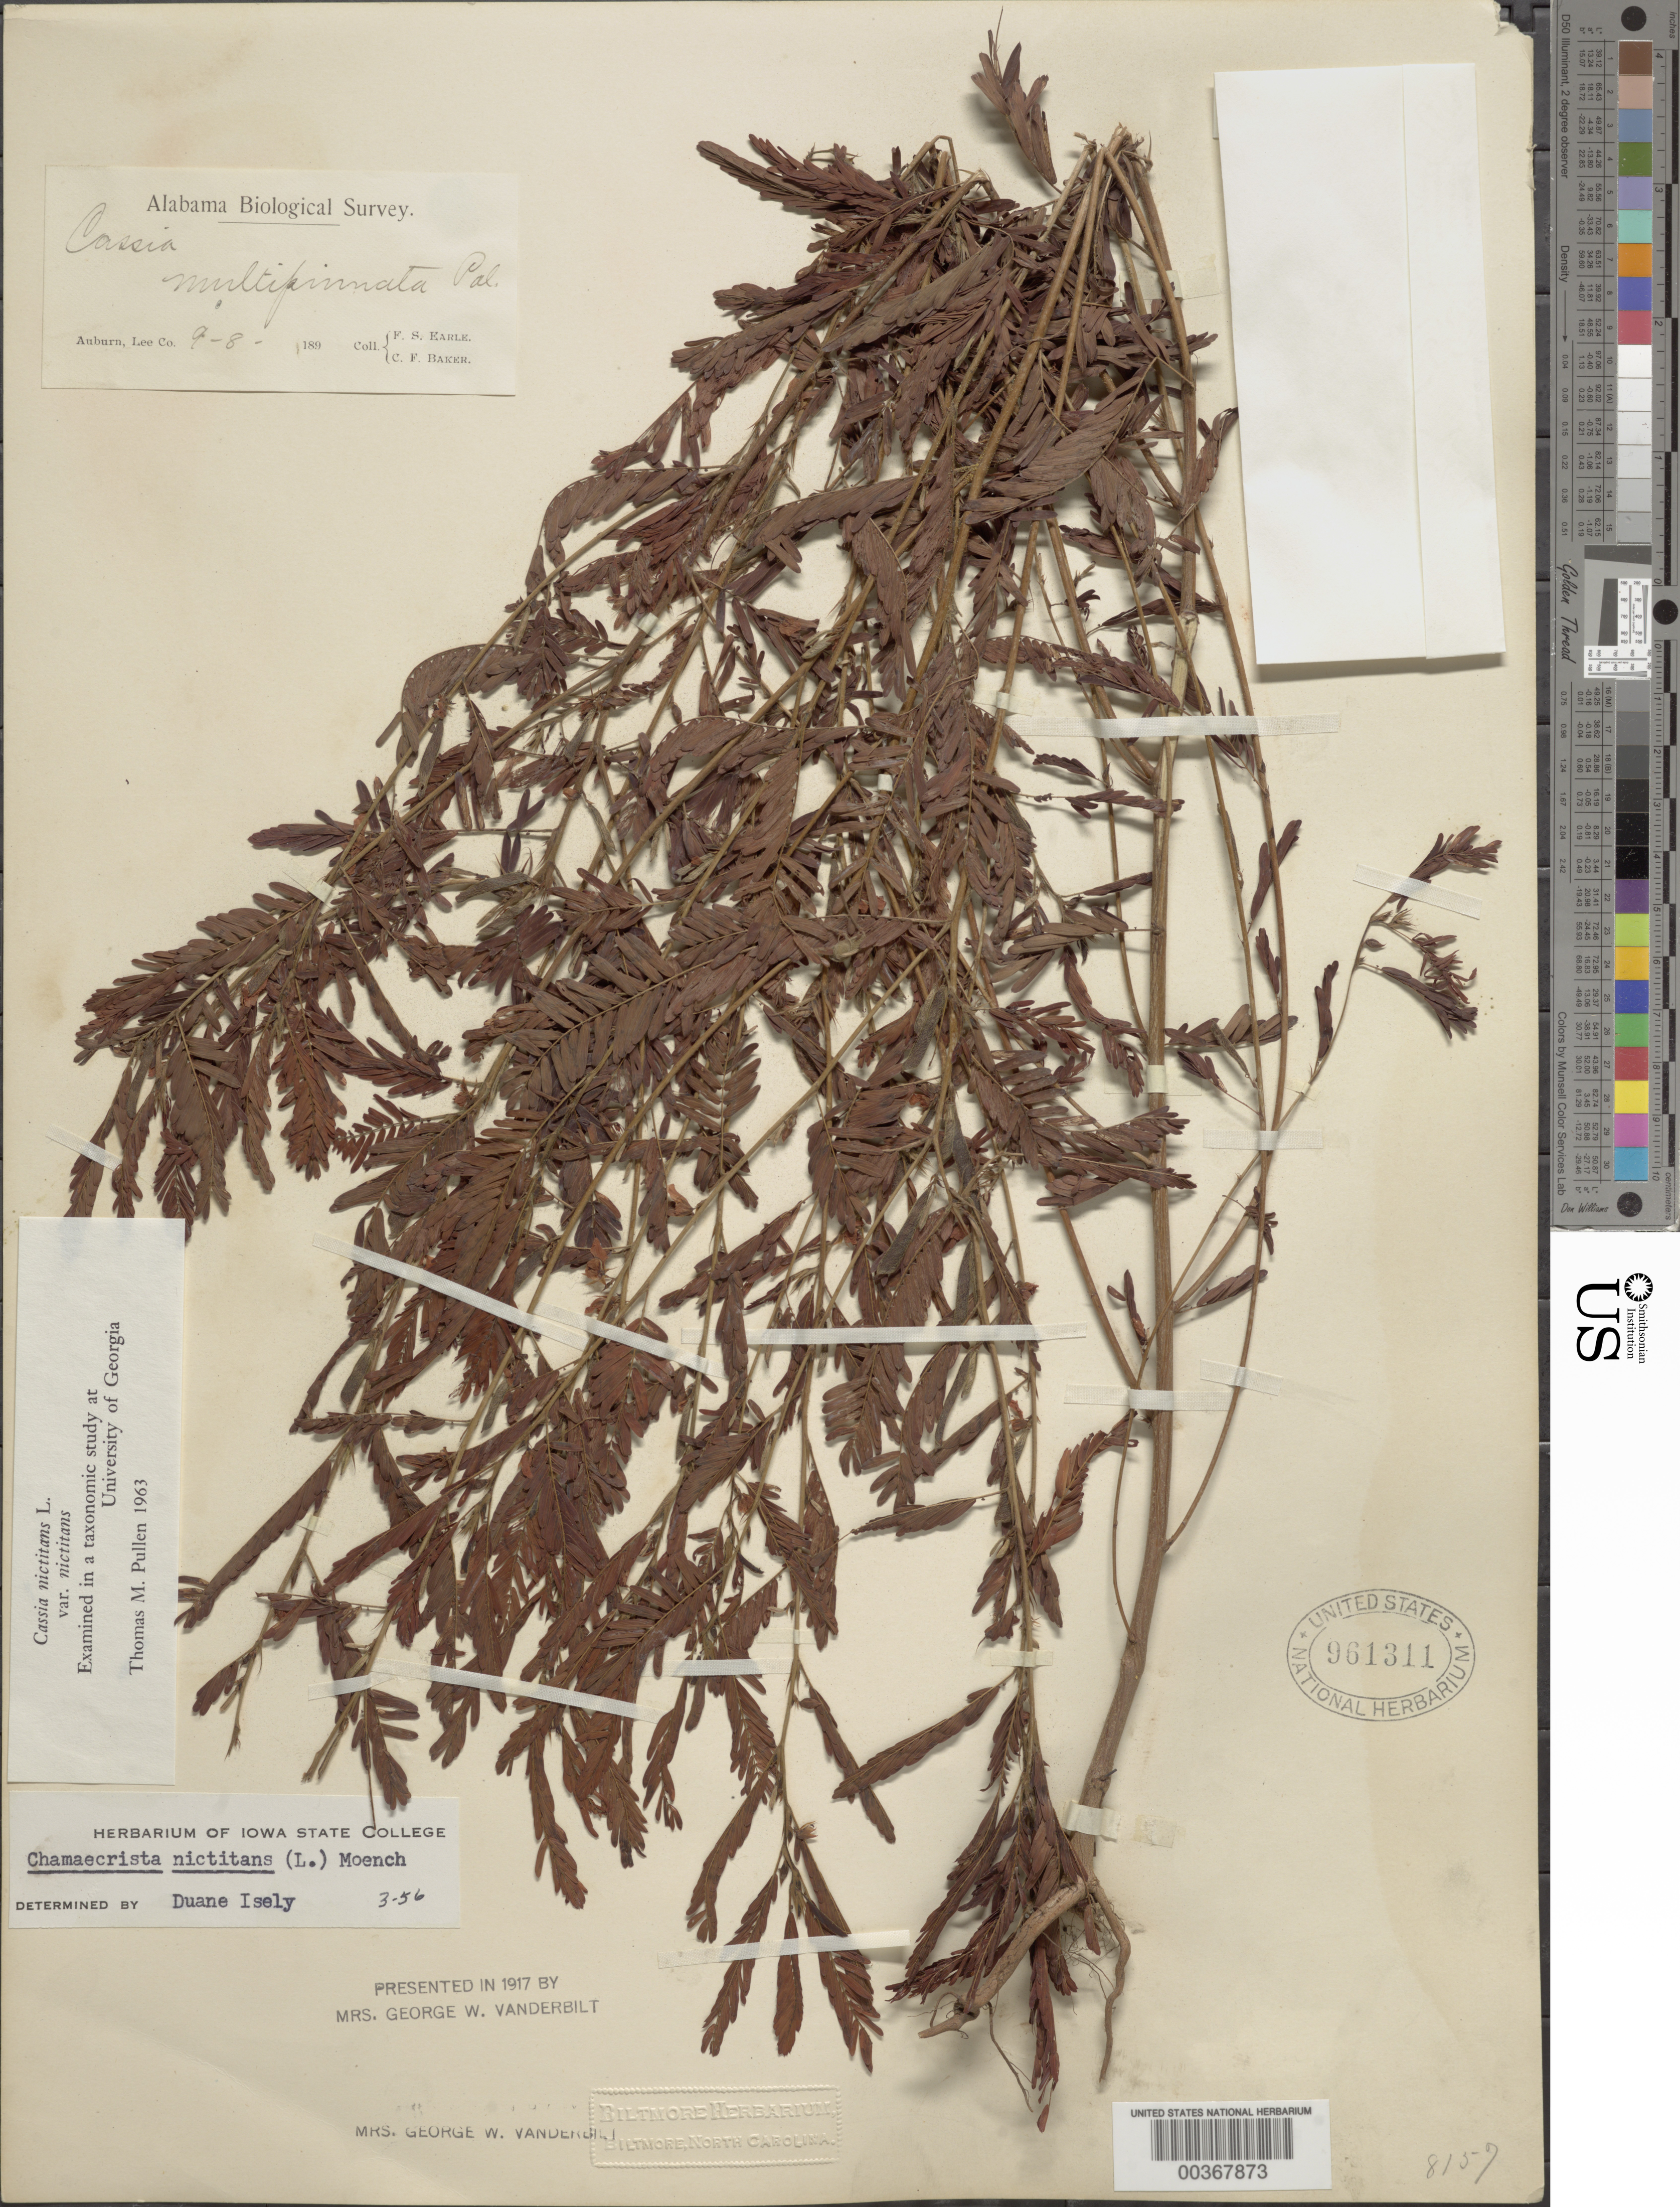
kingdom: Plantae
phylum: Tracheophyta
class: Magnoliopsida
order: Fabales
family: Fabaceae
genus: Chamaecrista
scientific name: Chamaecrista nictitans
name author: (L.) Moench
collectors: F. S. Earle & C. F. Baker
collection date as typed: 09 Aug 189- or 08 Sep 189-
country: United States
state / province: Alabama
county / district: Lee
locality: Auburn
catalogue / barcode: US 961311